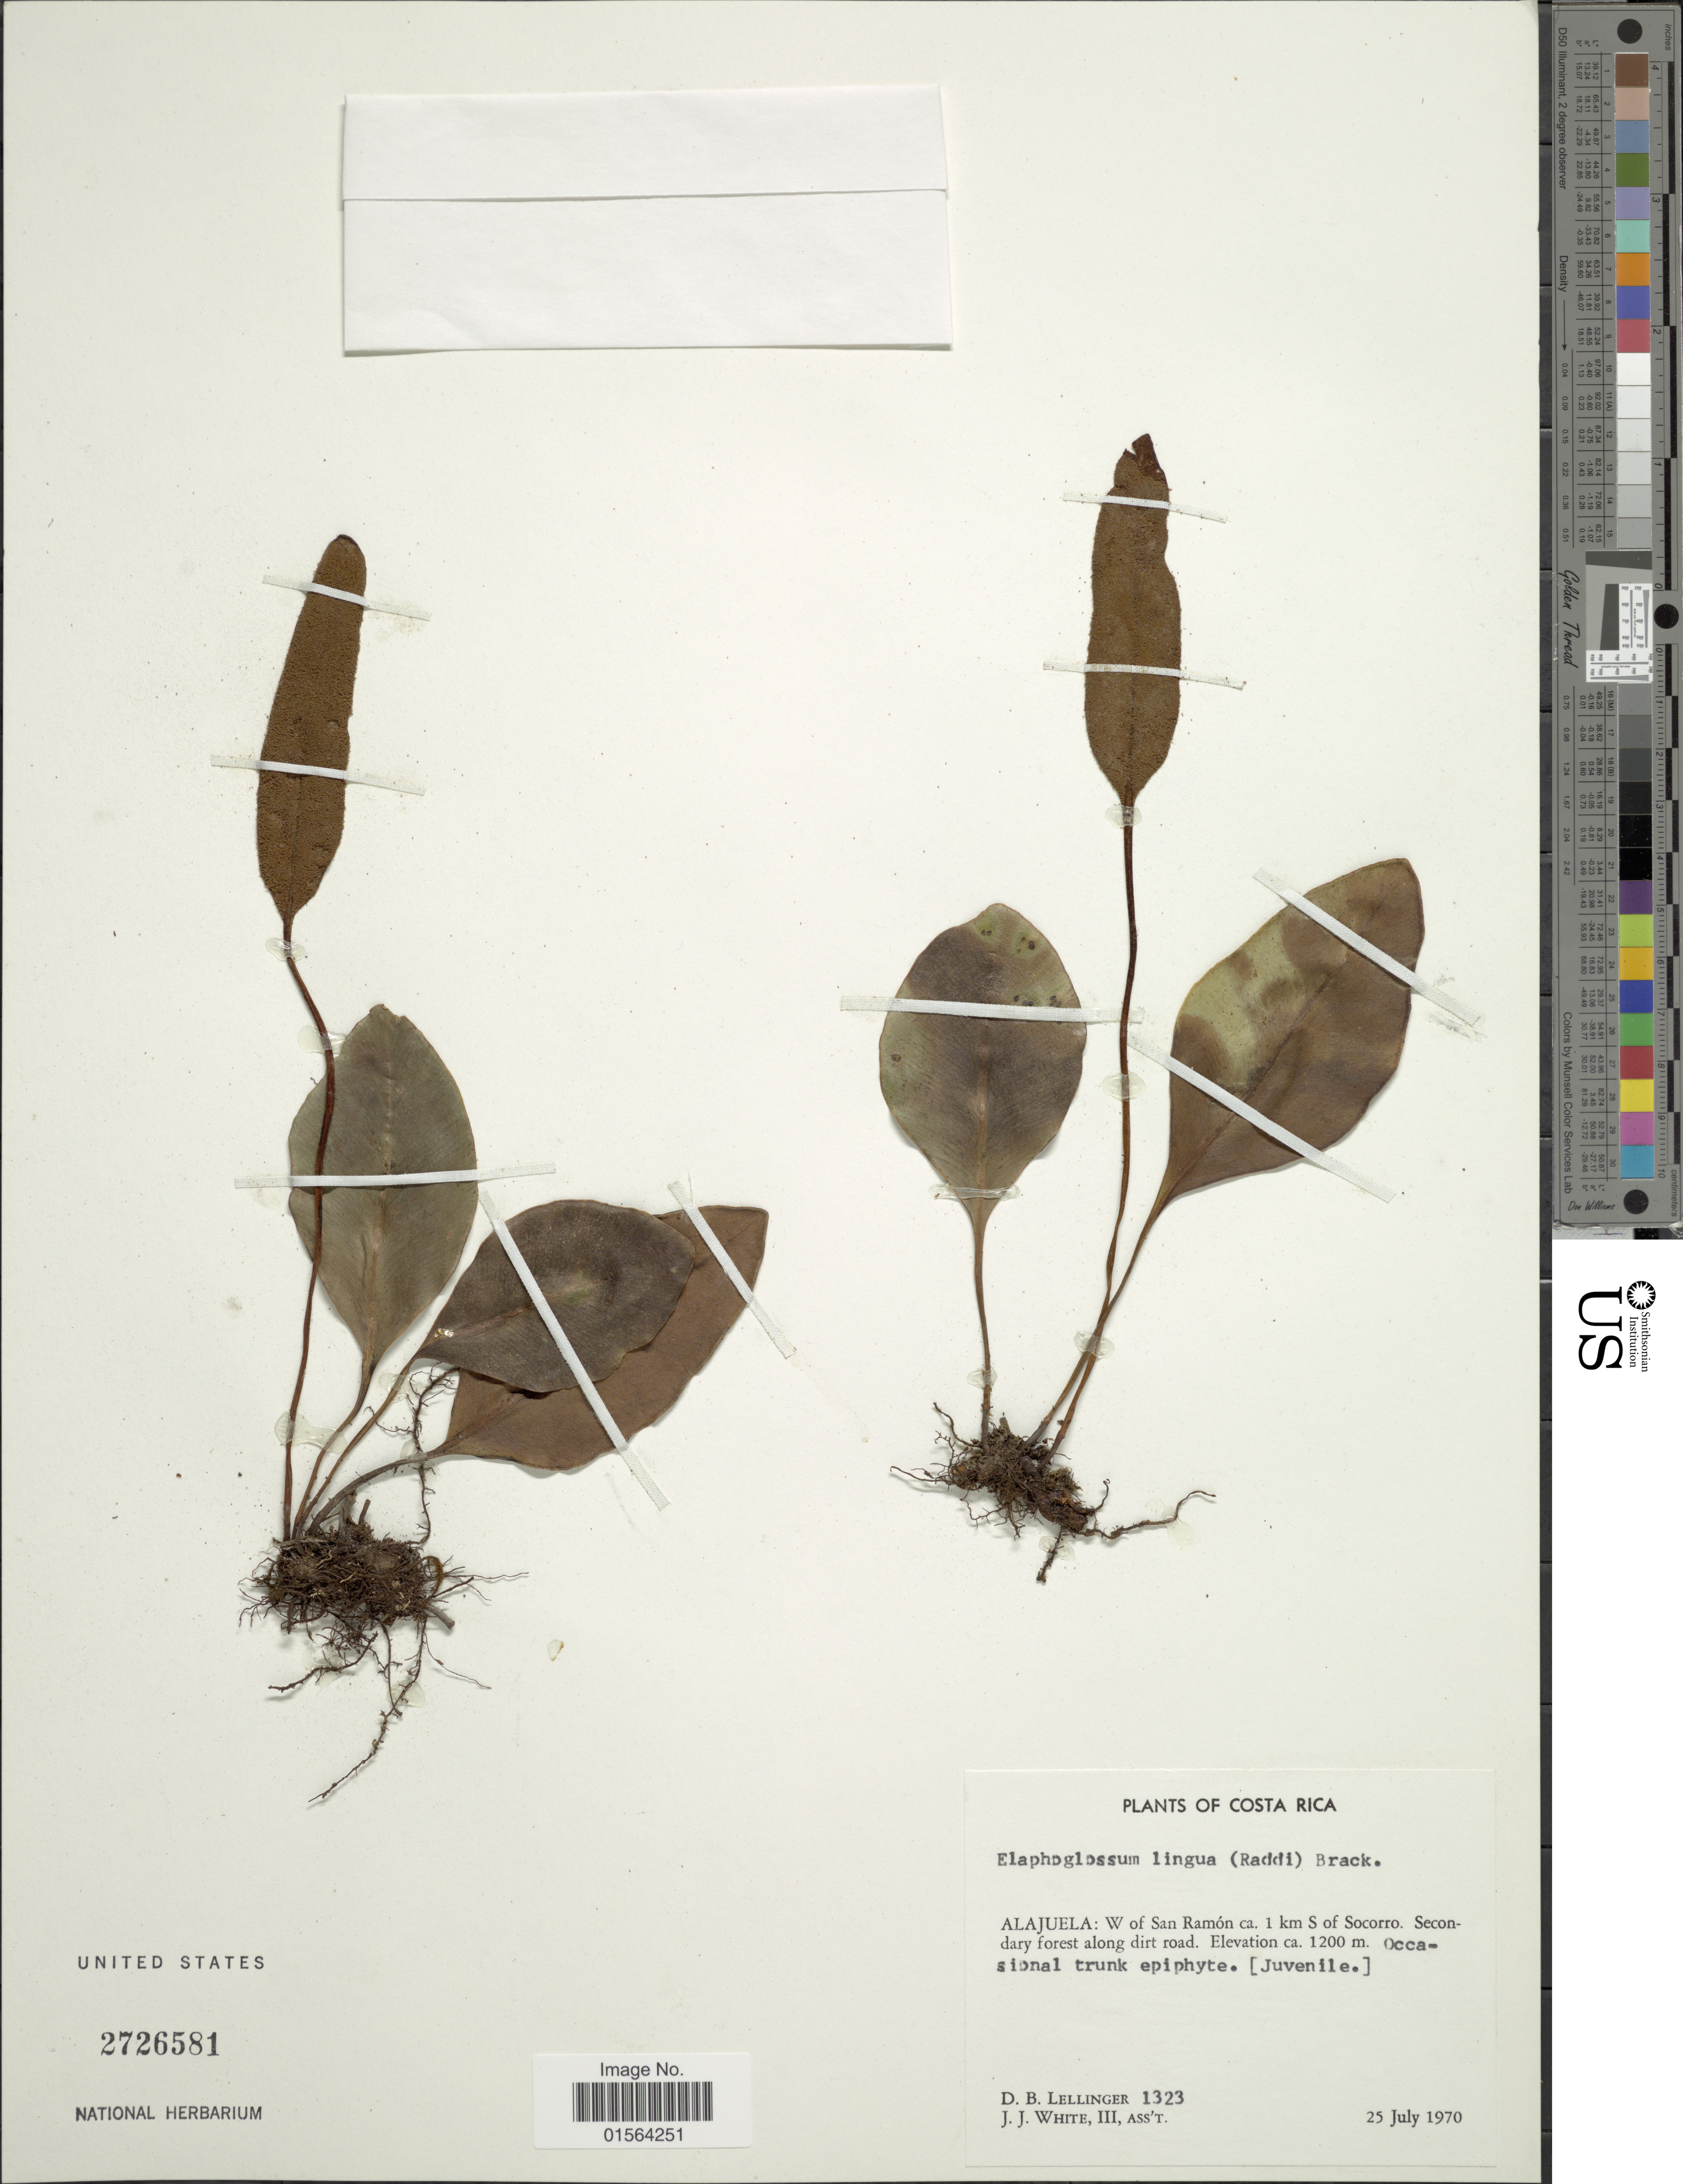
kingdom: Plantae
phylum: Tracheophyta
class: Polypodiopsida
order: Polypodiales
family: Dryopteridaceae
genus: Elaphoglossum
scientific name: Elaphoglossum lingua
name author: (C. Presl) Brack.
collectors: D. B. Lellinger & J. J. White III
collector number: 1323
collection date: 1970-07-25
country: Costa Rica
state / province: Alajuela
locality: Alajuela: W of San Ramon ca 1 km S of Socorro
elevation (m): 1200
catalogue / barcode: US 2726581